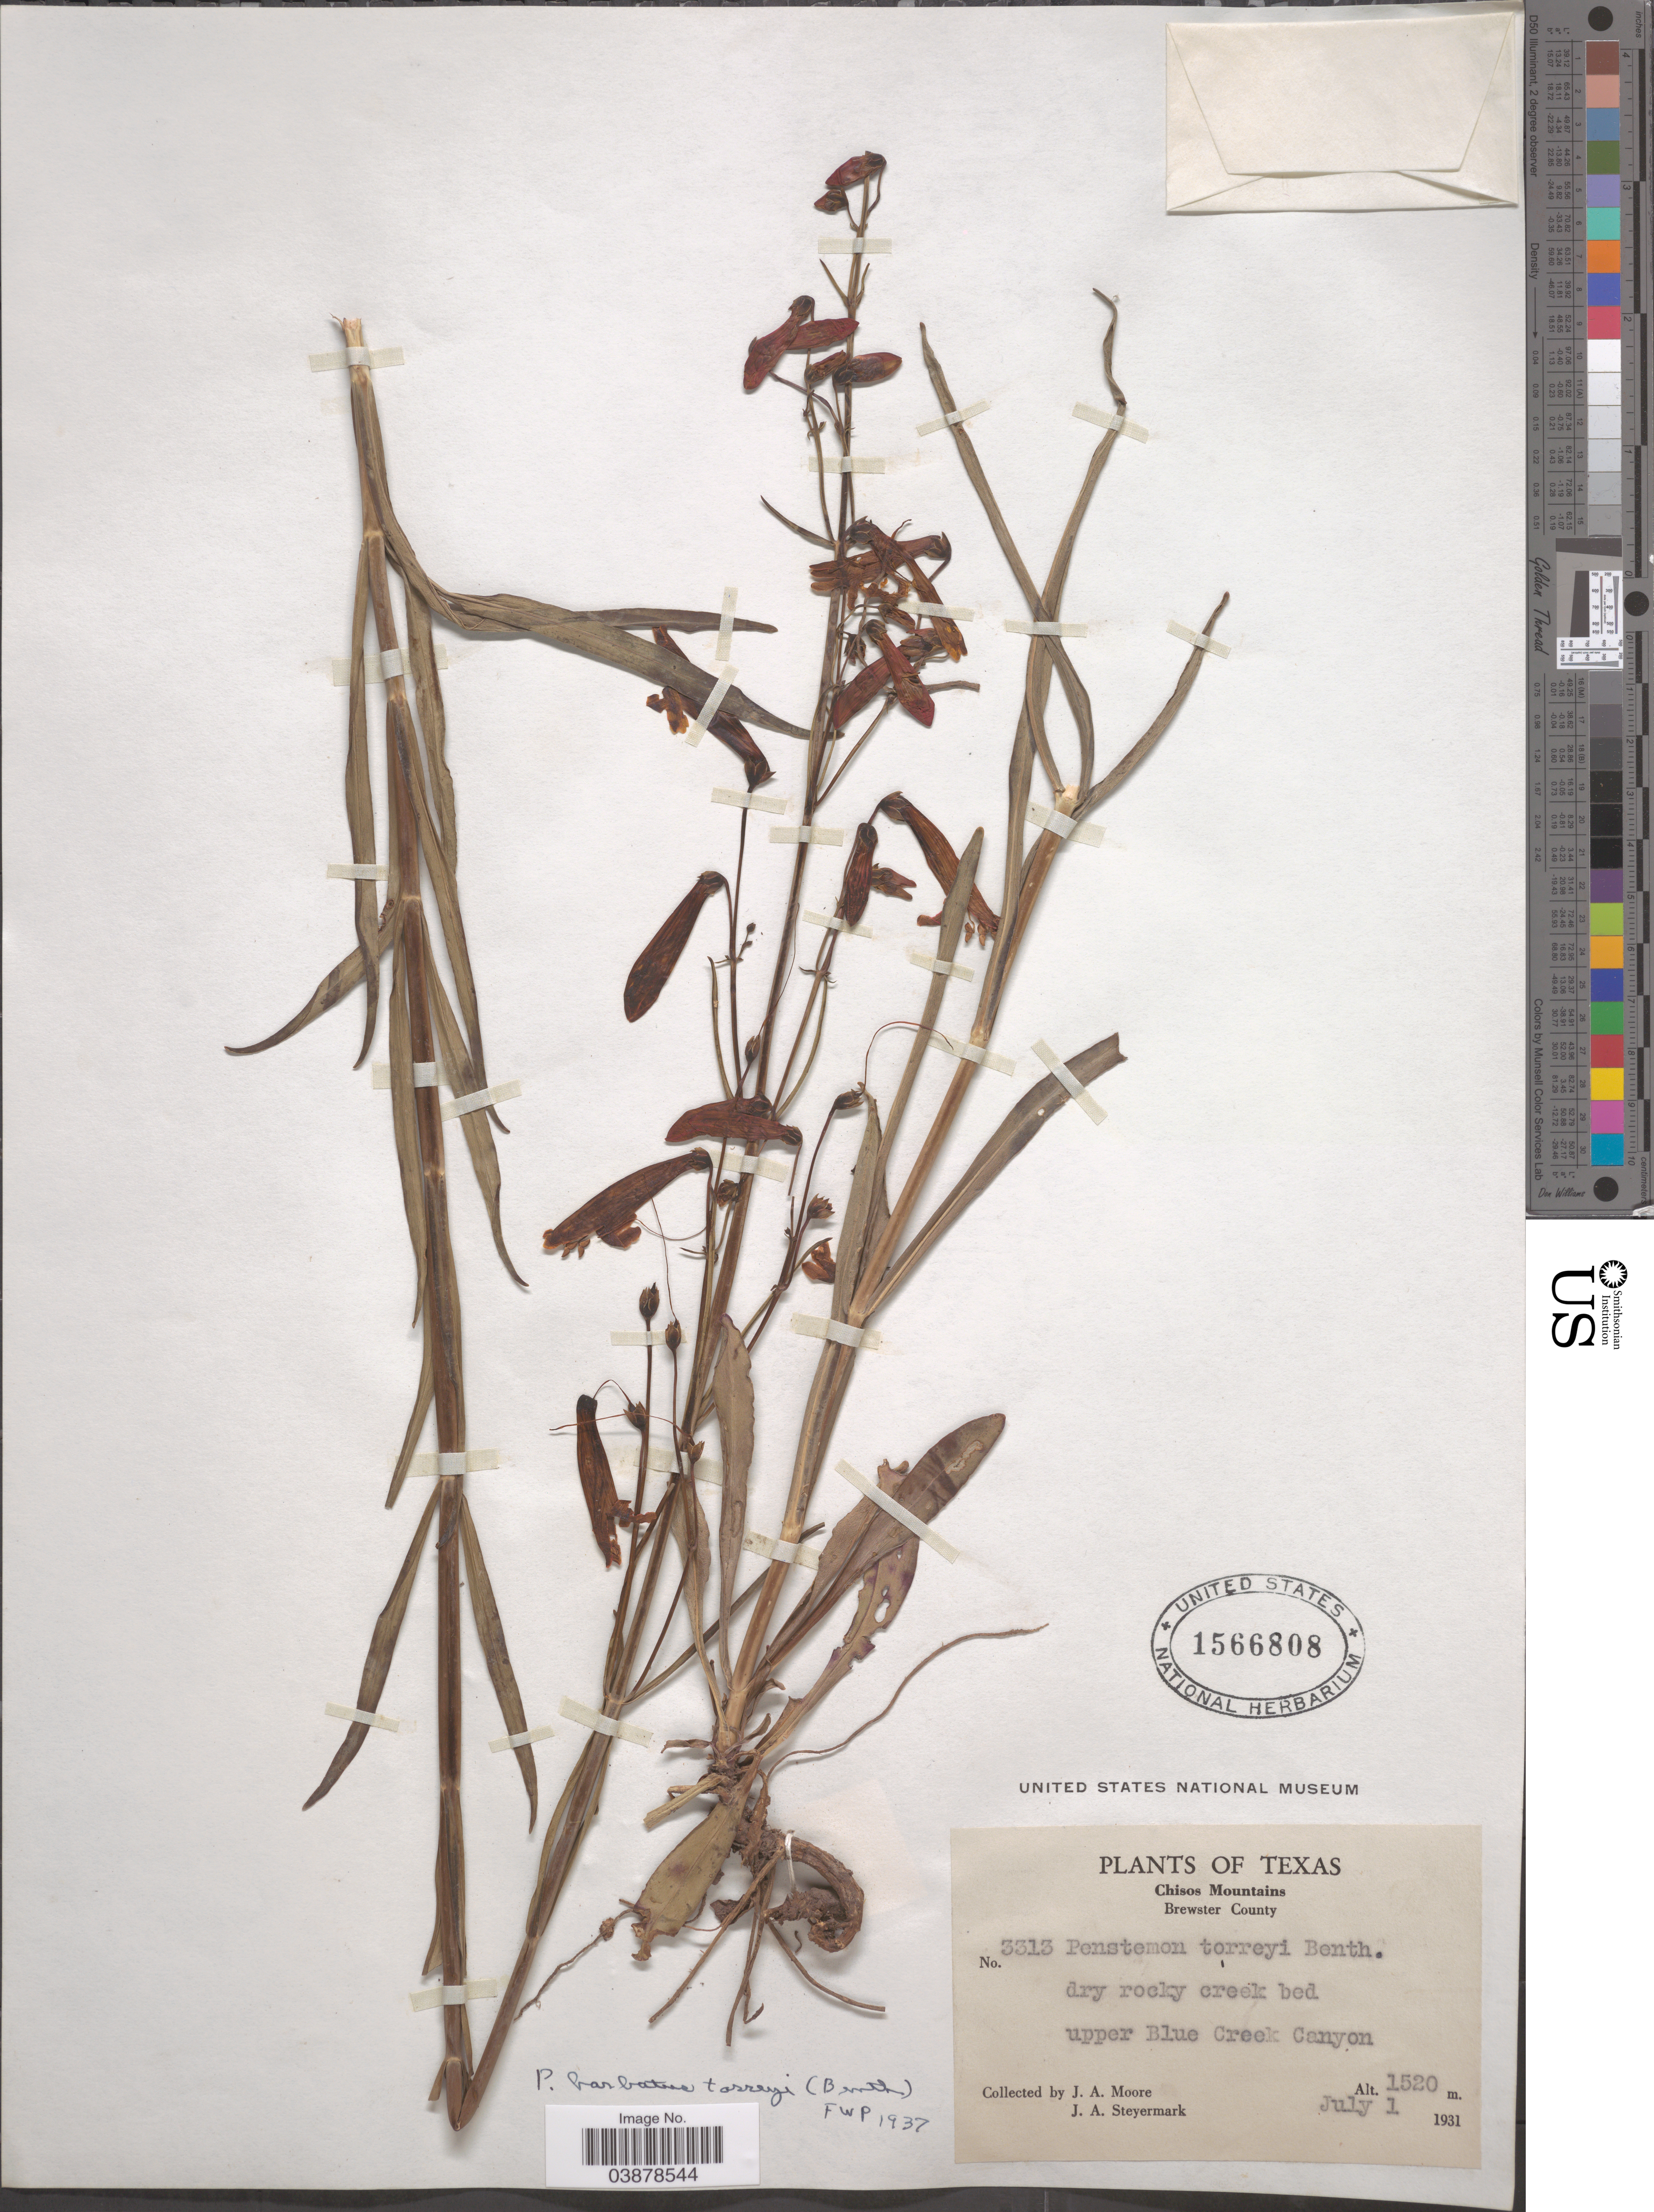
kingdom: Plantae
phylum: Tracheophyta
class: Magnoliopsida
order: Lamiales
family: Plantaginaceae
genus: Penstemon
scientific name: Penstemon torreyi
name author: Benth.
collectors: J. A. Moore & J. Steyermark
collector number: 3313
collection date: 1931-07-01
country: United States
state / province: Texas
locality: Chisos Mountains. Brewster County. Upper Blue Creek Canyon.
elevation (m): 1520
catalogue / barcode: US 1566808